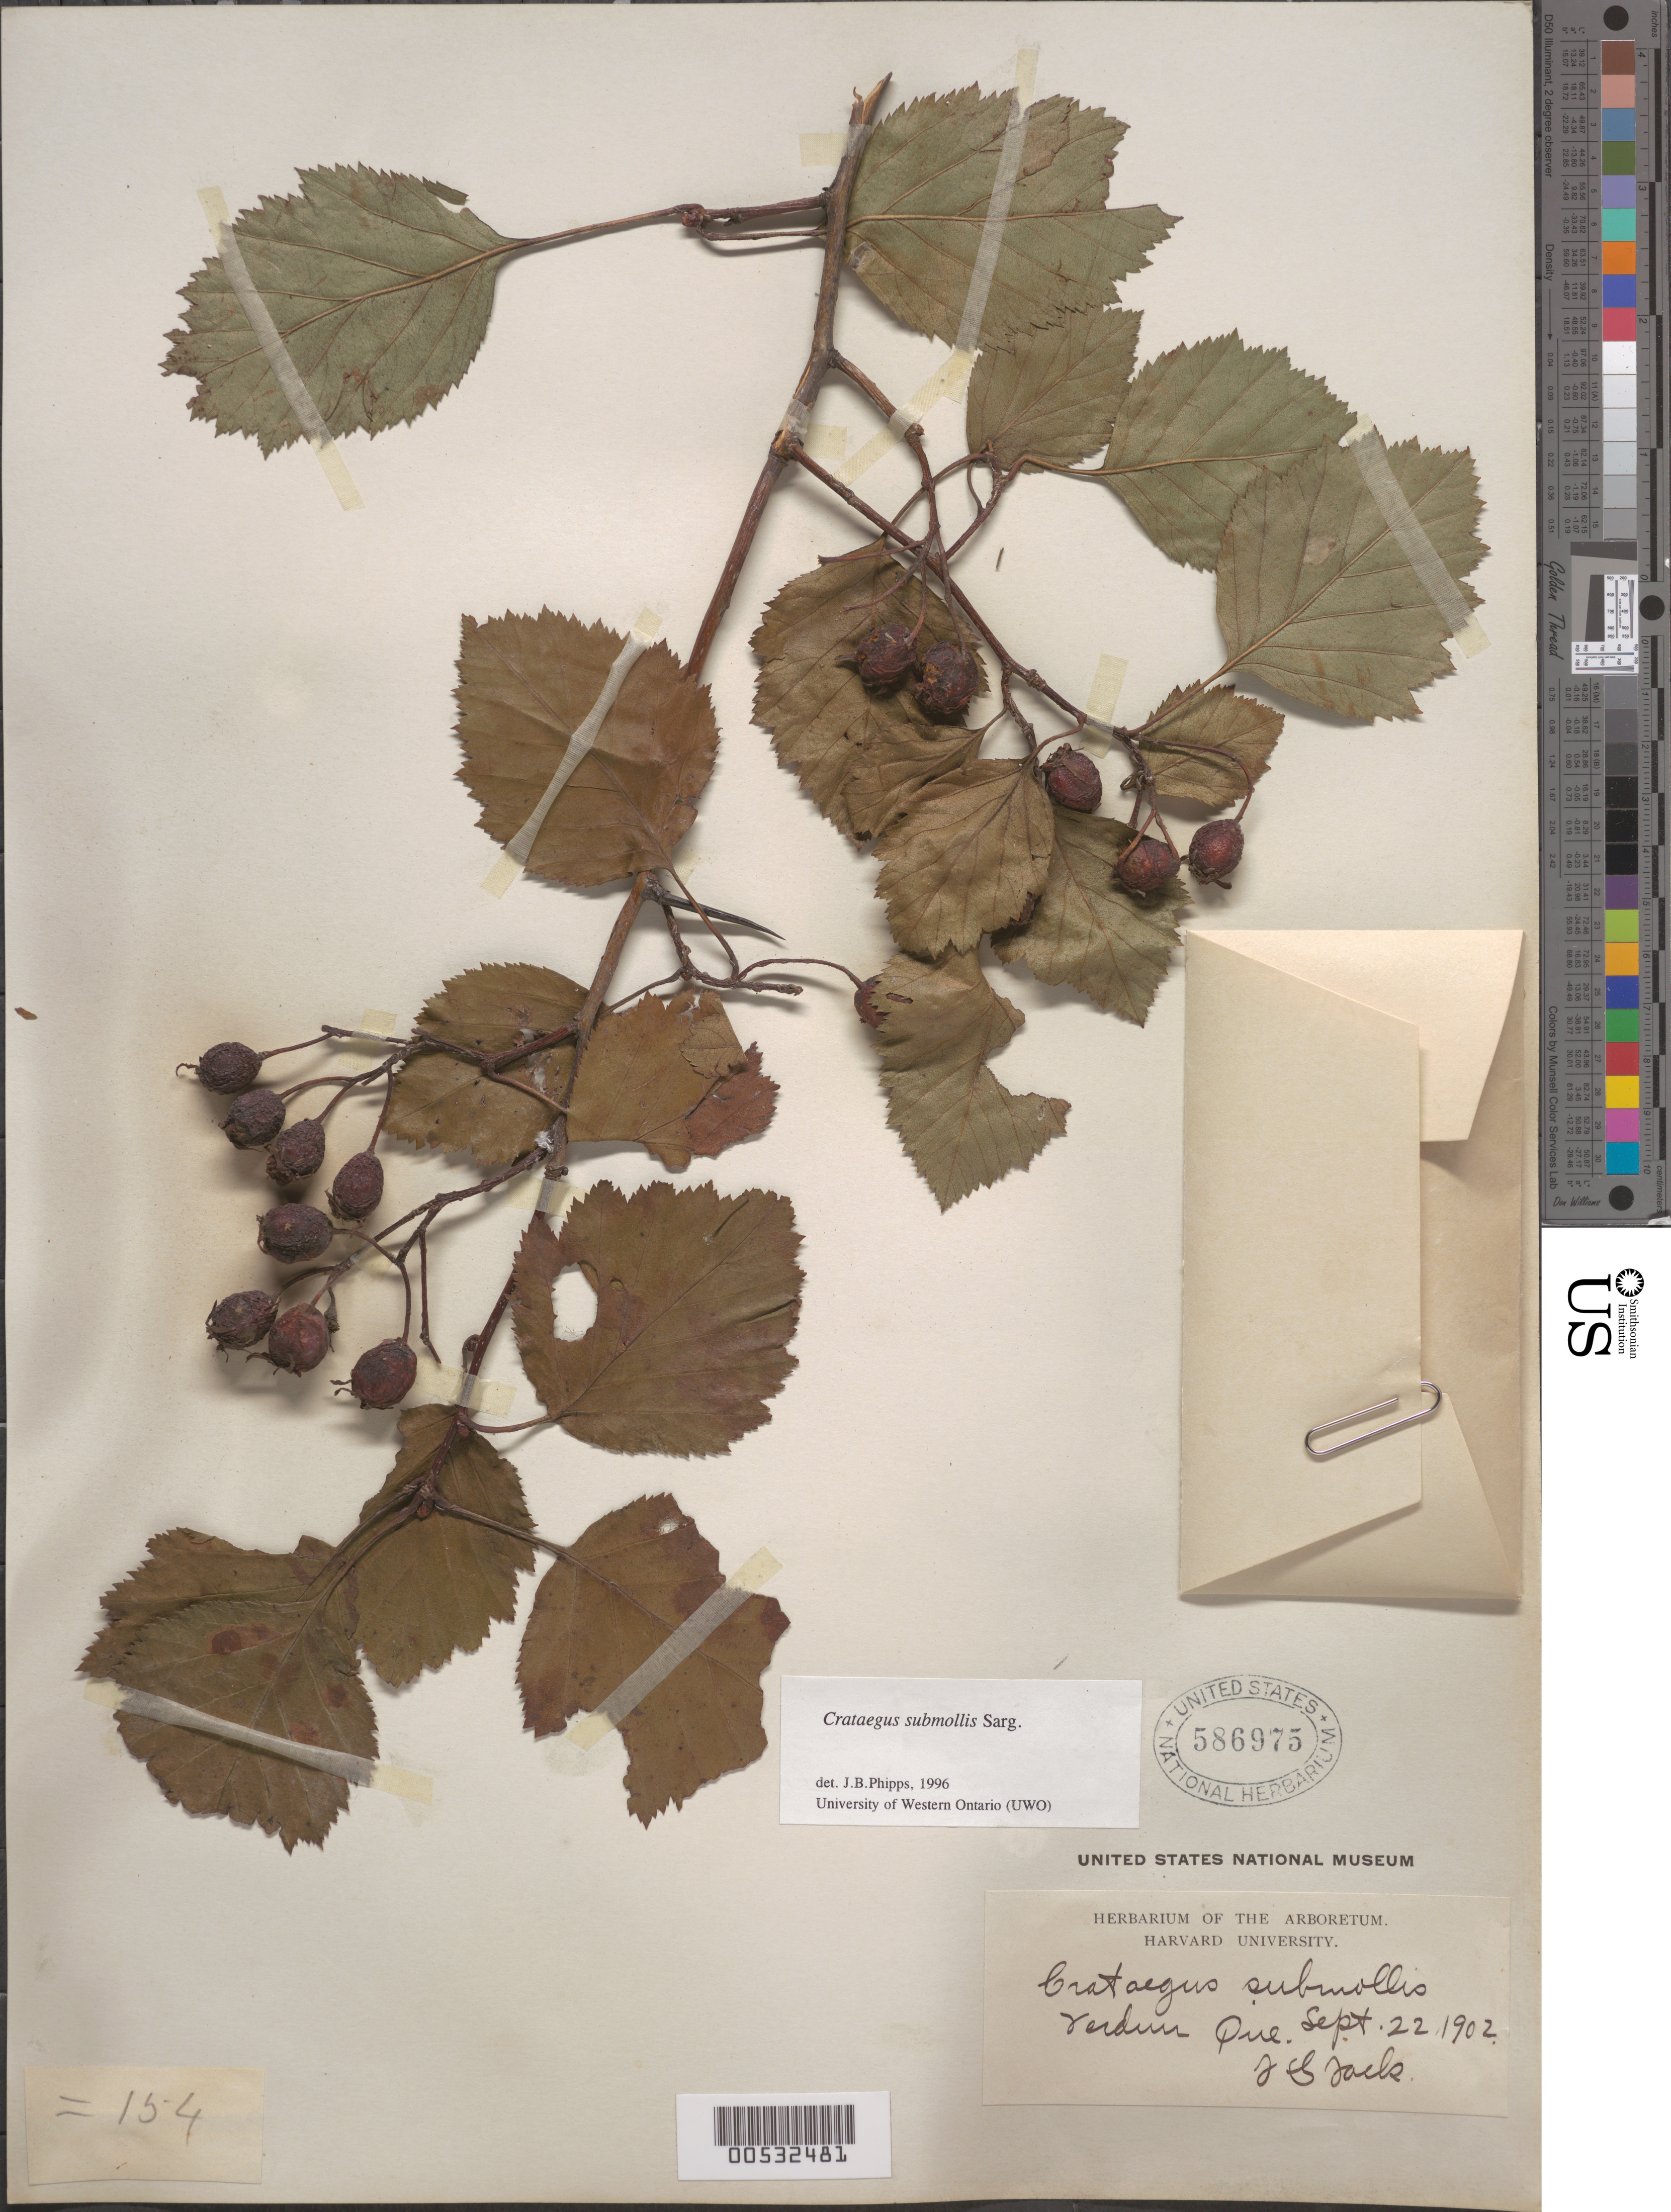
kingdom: Plantae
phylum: Tracheophyta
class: Magnoliopsida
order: Rosales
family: Rosaceae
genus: Crataegus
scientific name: Crataegus submollis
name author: Sarg.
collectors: J. G. Jack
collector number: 154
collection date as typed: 22 Sep 1902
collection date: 1902-09-22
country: Canada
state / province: Quebec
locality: Verdun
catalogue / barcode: US 586975